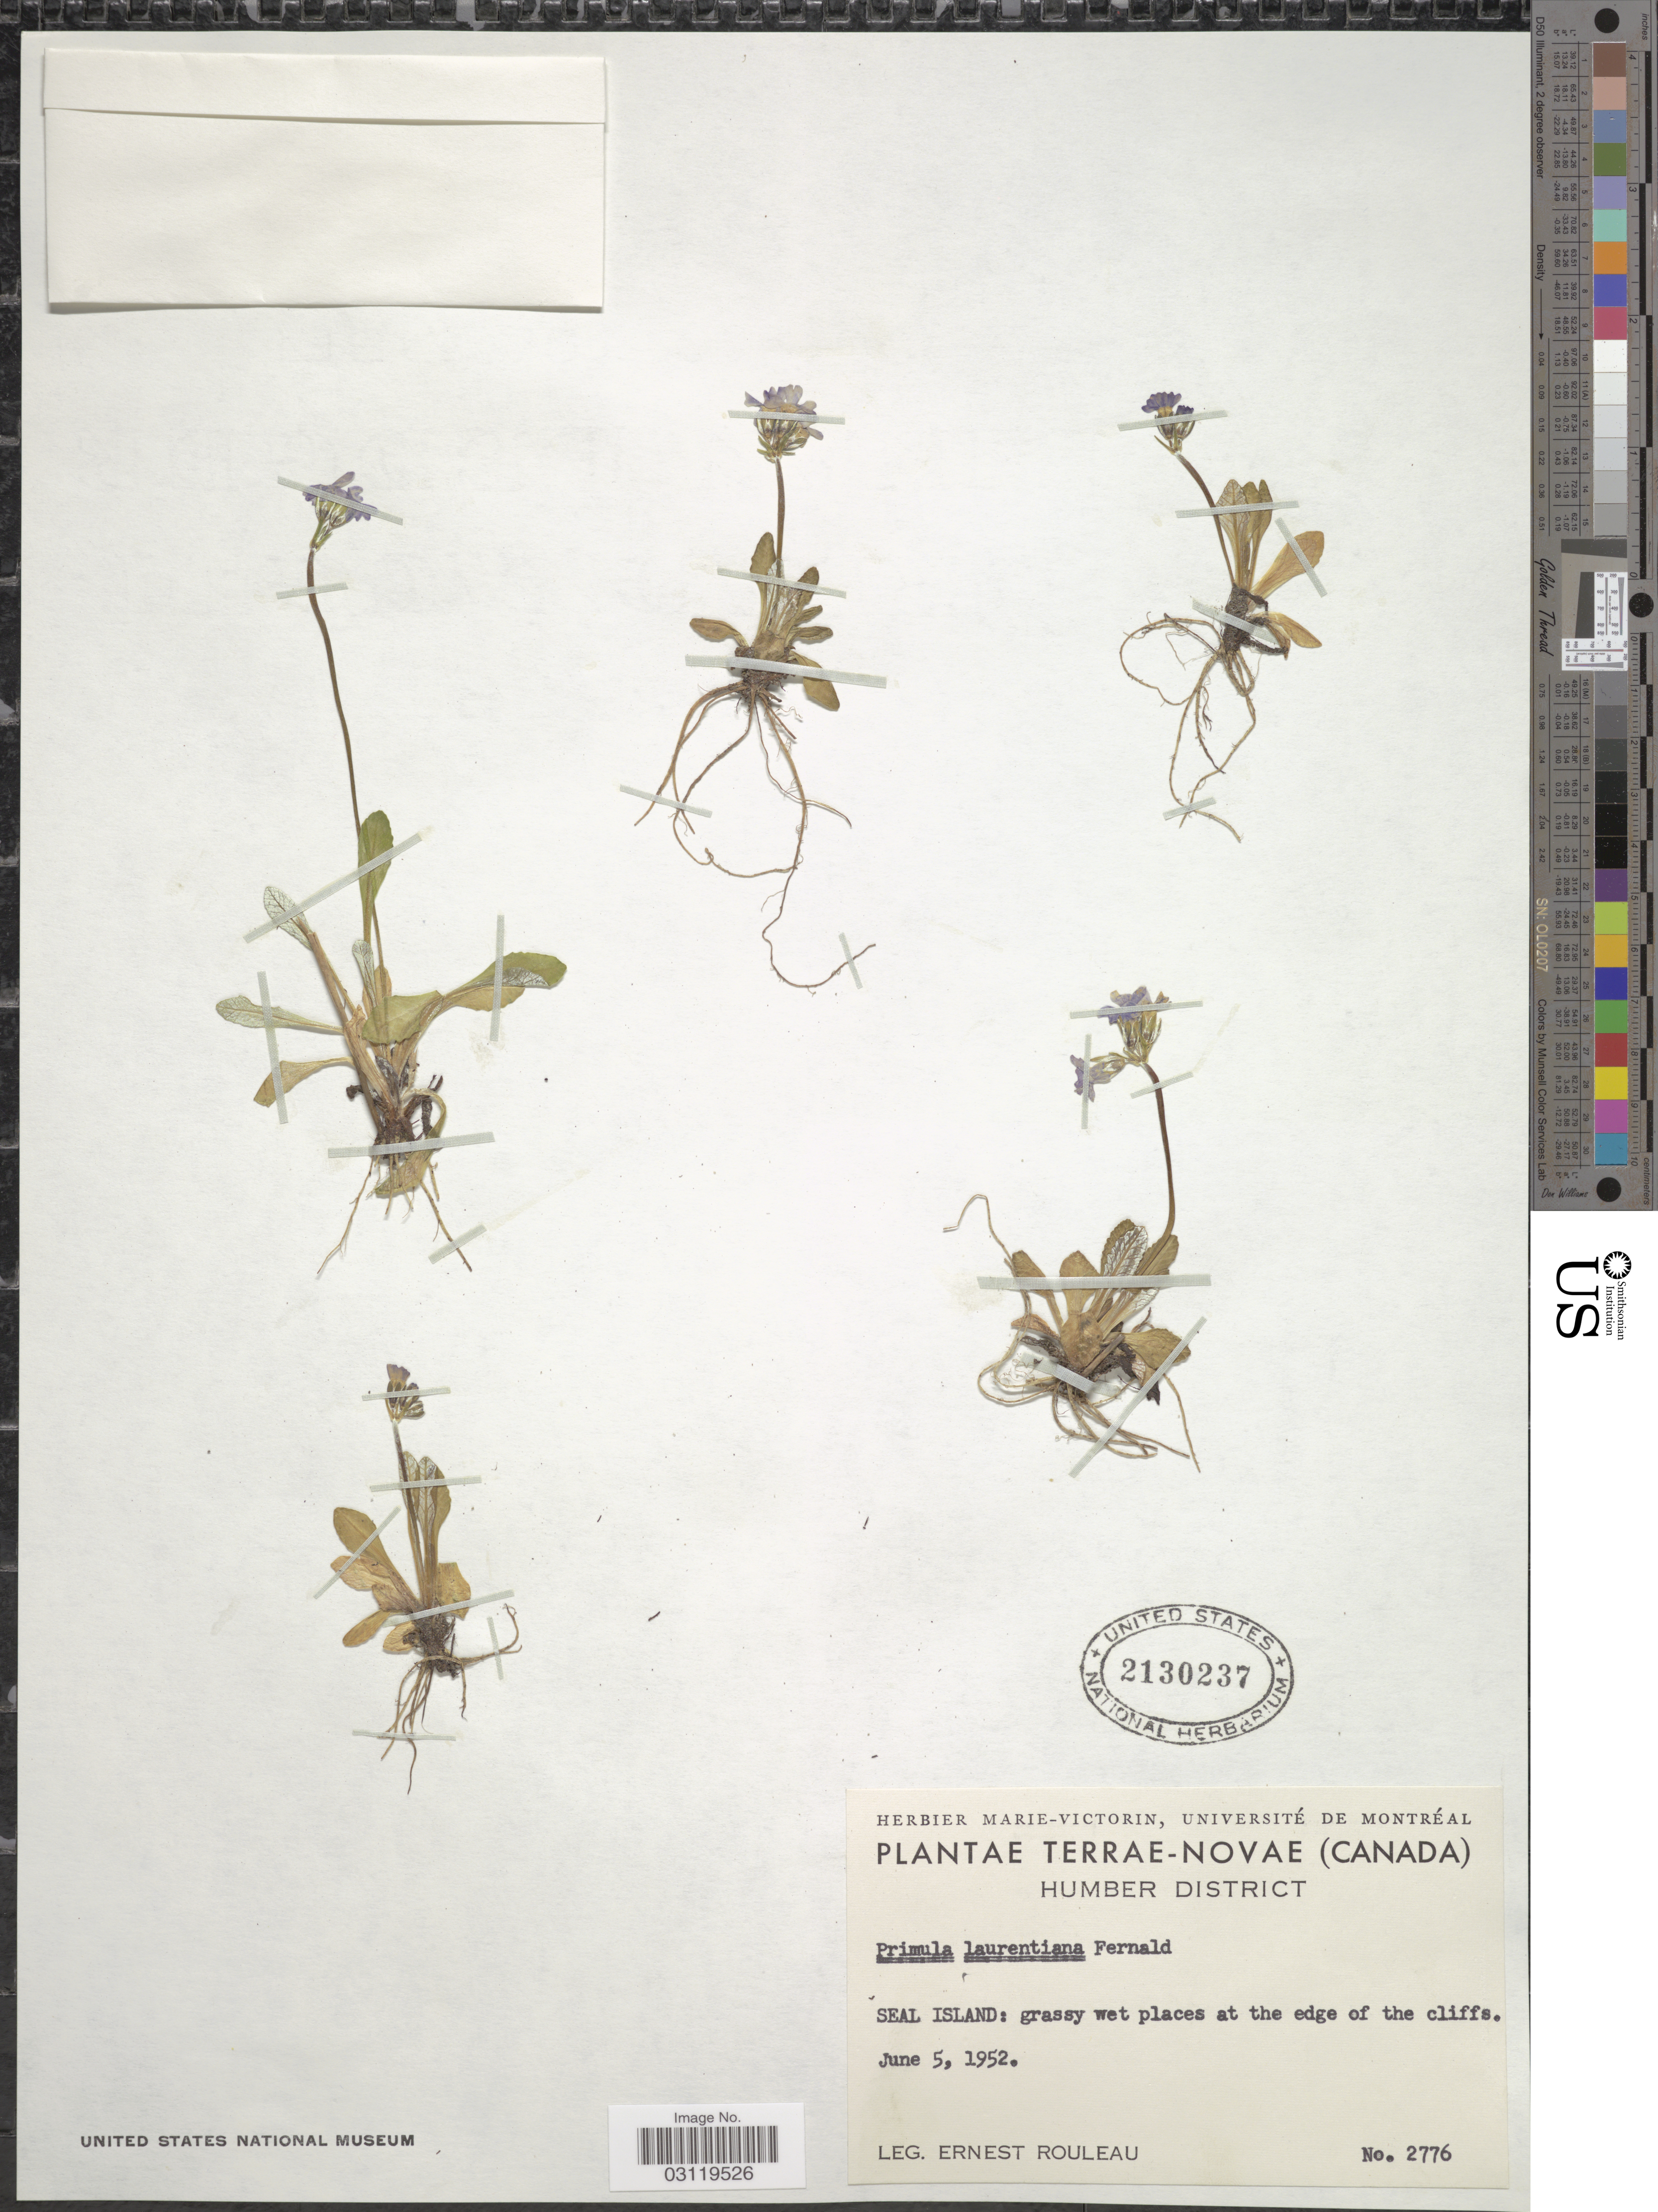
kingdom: Plantae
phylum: Tracheophyta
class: Magnoliopsida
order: Ericales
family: Primulaceae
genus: Primula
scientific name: Primula laurentiana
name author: Fernald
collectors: E. Rouleau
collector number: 2776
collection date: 1952-06-05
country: Canada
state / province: Newfoundland and Labrador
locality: Terrae-Novae. Humber District. Seal Island.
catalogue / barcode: US 2130237